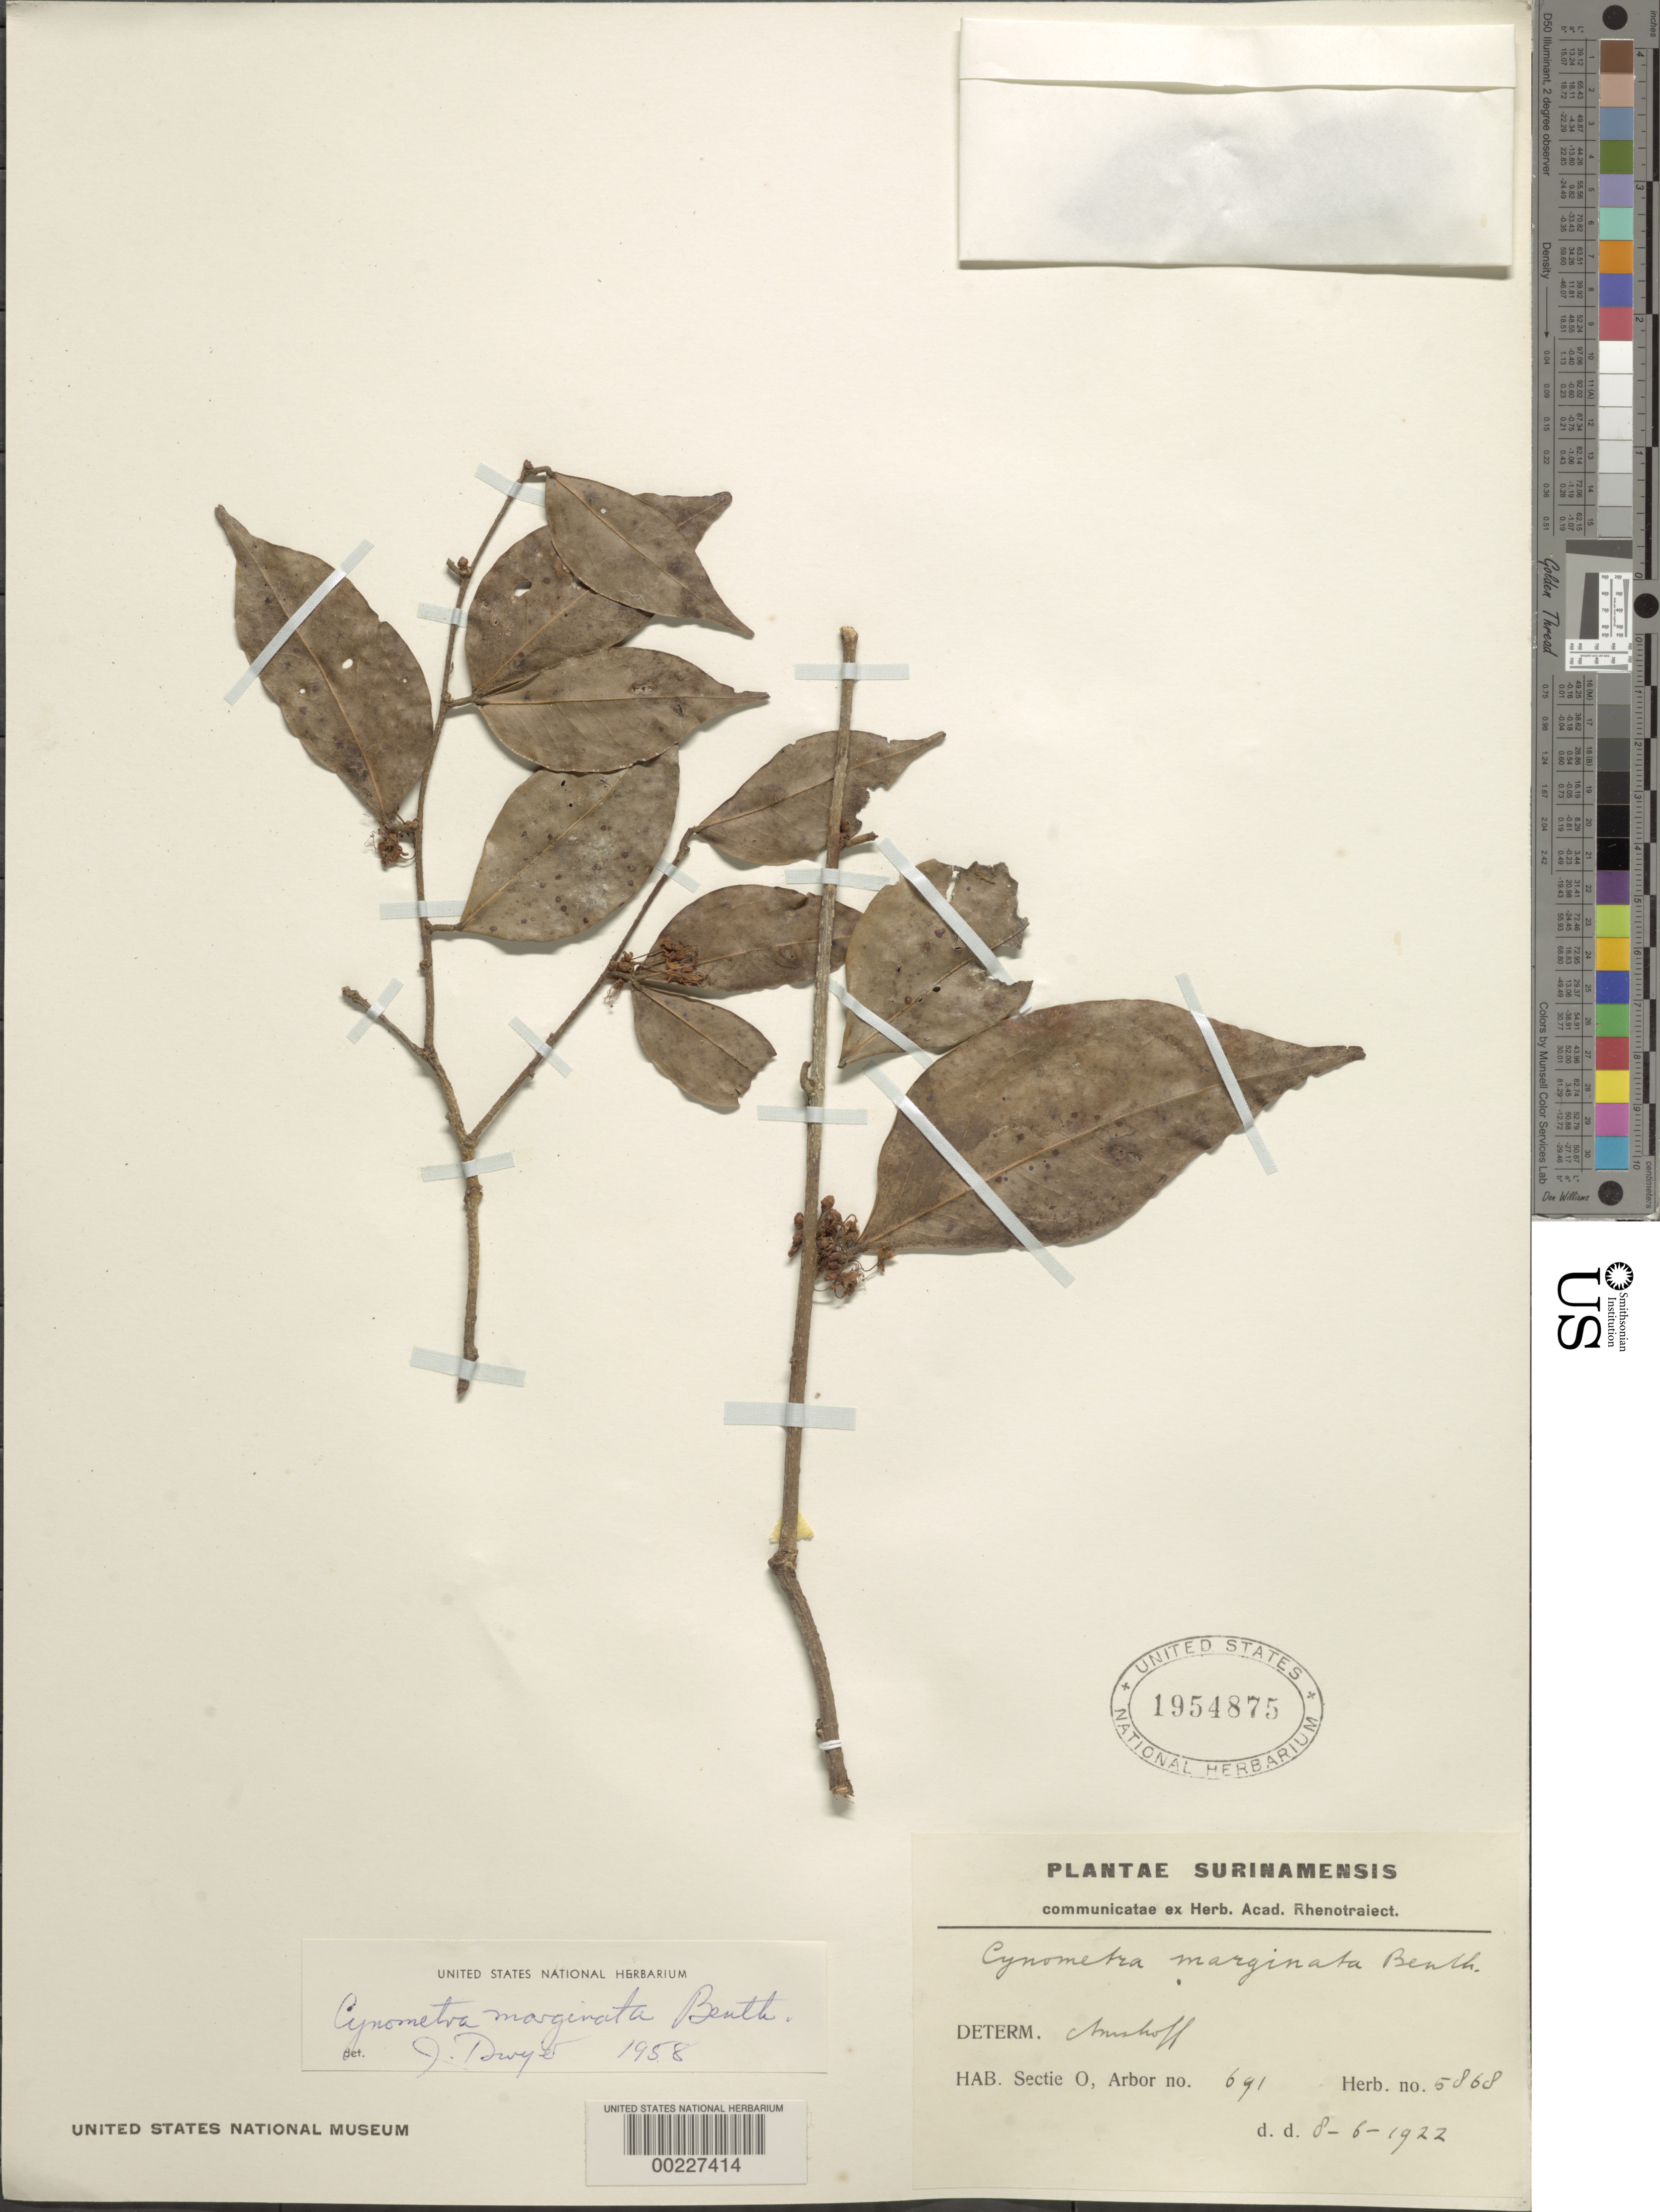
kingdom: Plantae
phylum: Tracheophyta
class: Magnoliopsida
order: Fabales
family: Fabaceae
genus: Cynometra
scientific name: Cynometra marginata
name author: Benth.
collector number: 5868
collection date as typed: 08 Jun 1922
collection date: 1922-06-08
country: Suriname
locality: Sectie o, arbor no. 691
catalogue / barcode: US 1954875